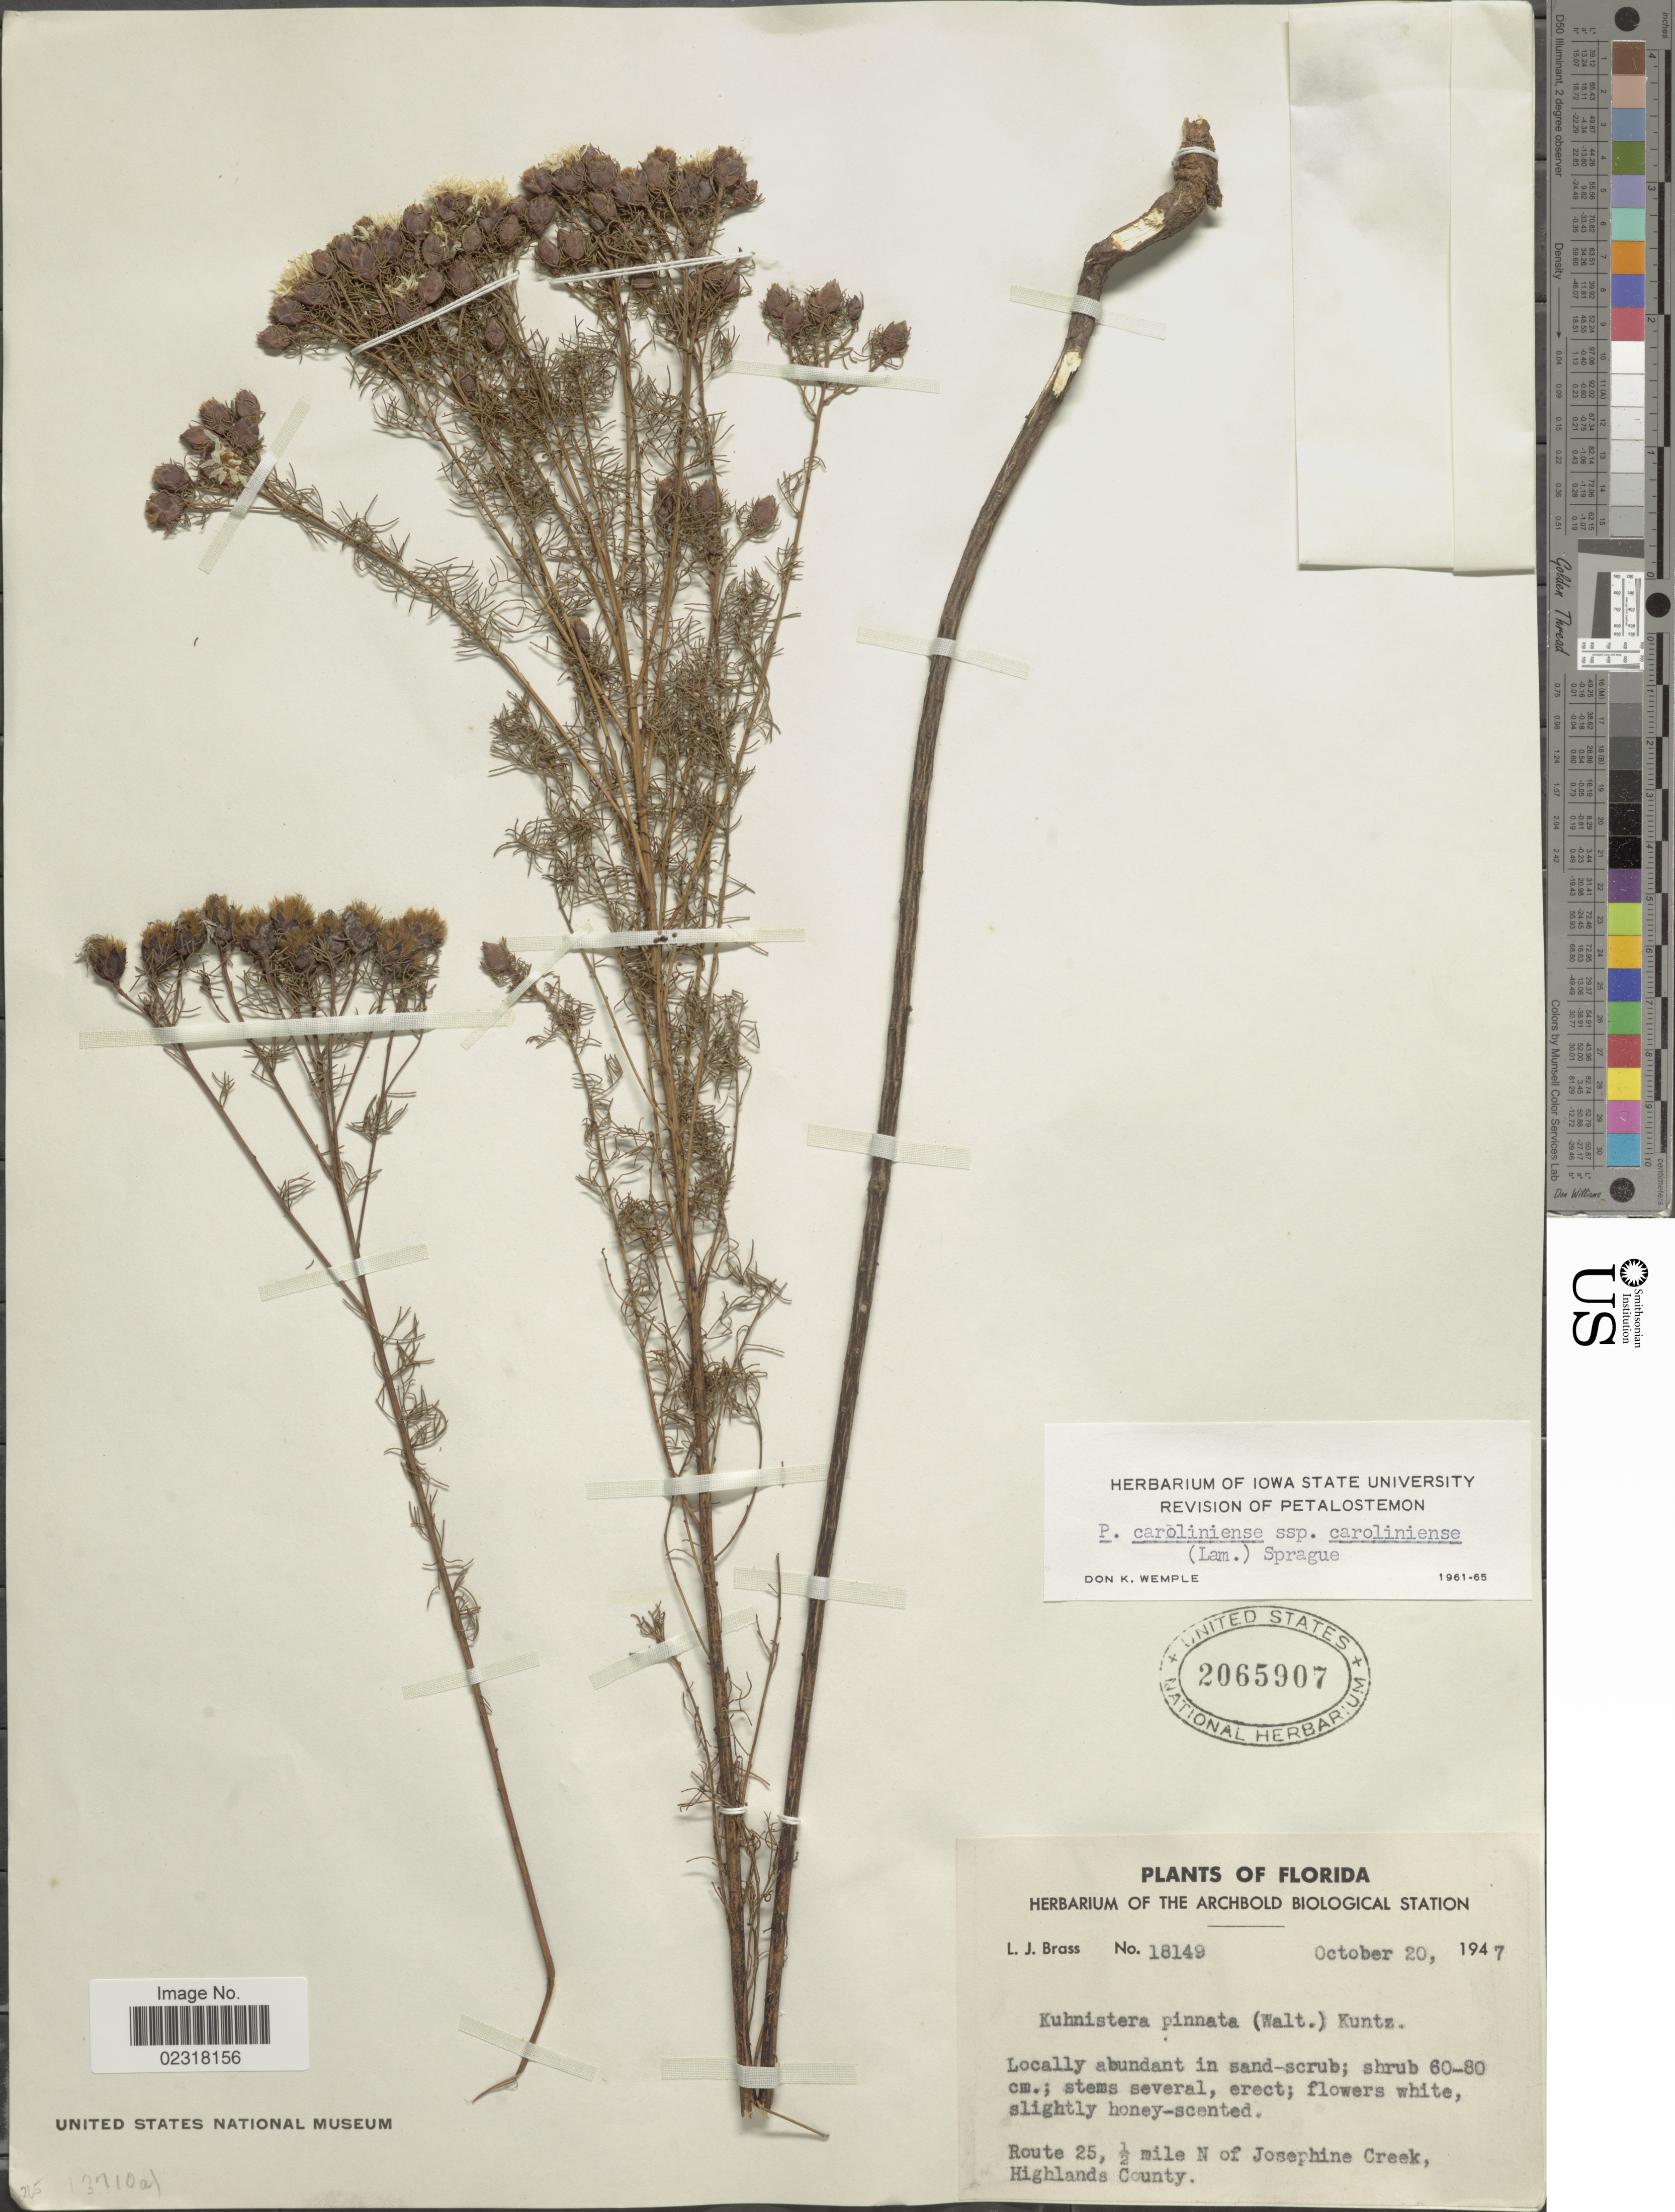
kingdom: Plantae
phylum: Tracheophyta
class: Magnoliopsida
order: Fabales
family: Fabaceae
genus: Dalea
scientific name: Dalea pinnata var. pinnata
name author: (J.F. Gmel.) Barneby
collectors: L. J. Brass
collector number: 18149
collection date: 1947-10-20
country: United States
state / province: Florida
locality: Route 25, 1/2 mile N of Josephine Creek, Highlands County.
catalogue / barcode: US 2065907